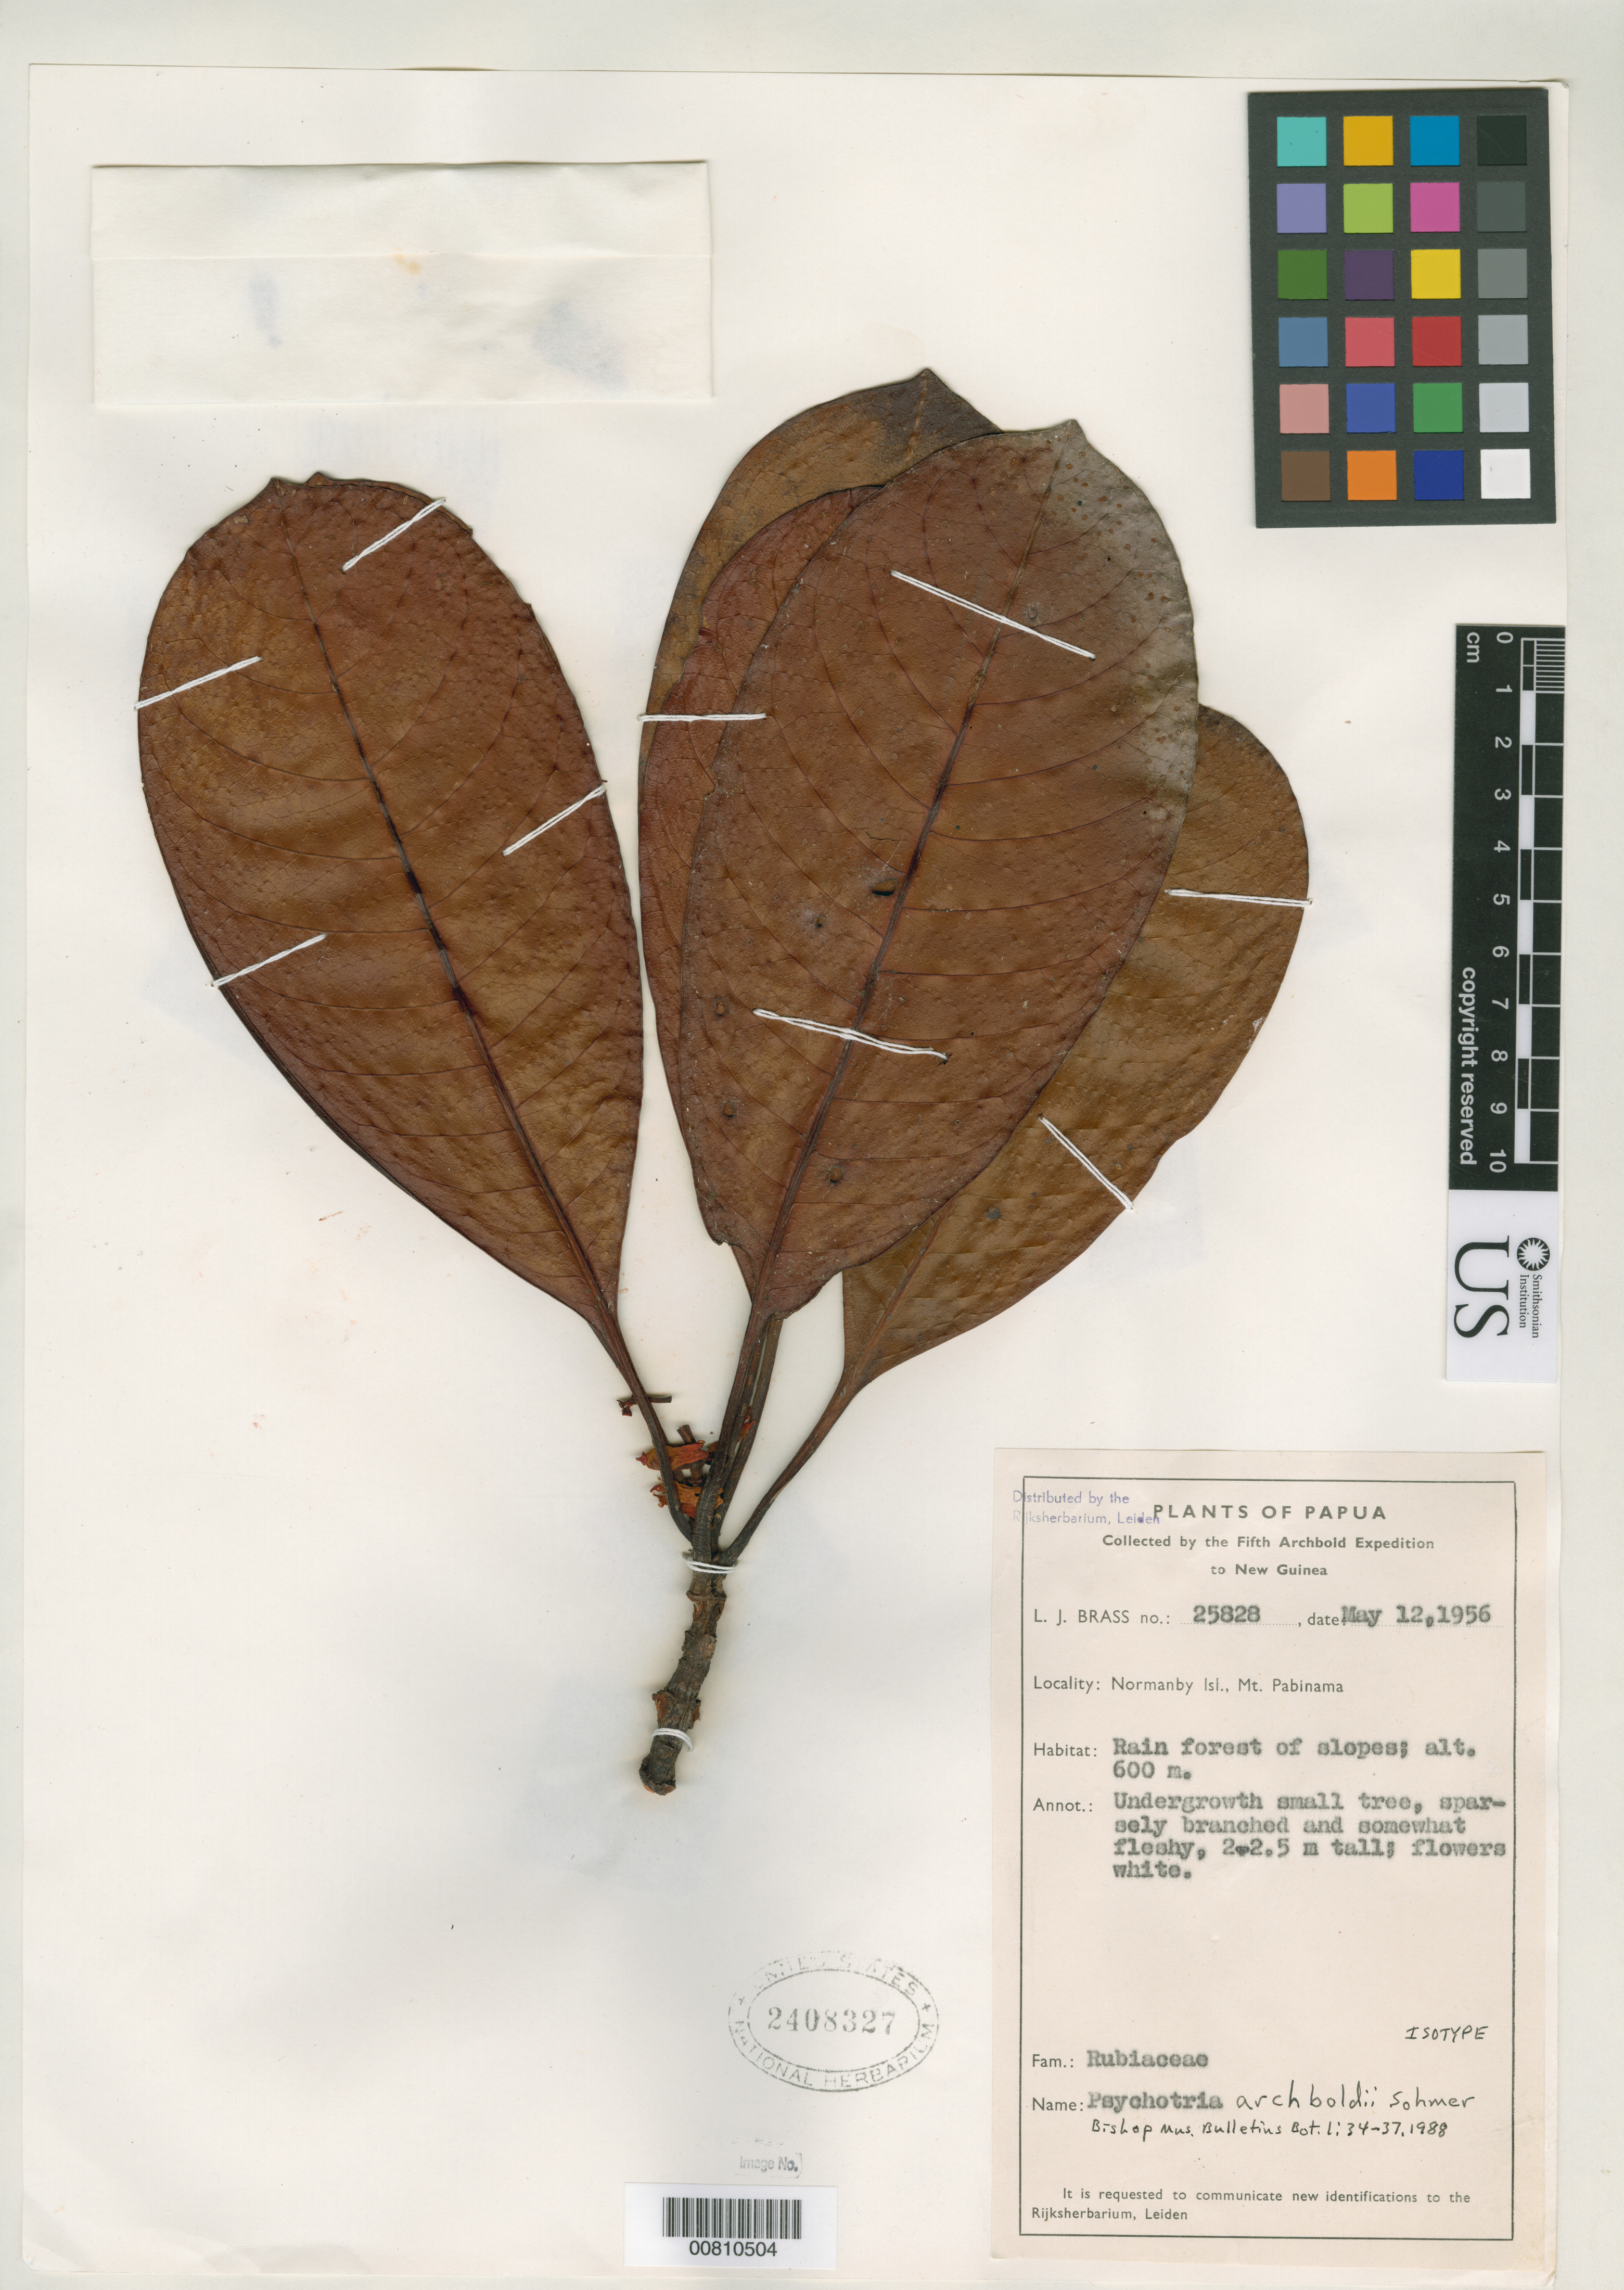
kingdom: Plantae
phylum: Tracheophyta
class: Magnoliopsida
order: Gentianales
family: Rubiaceae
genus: Psychotria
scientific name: Psychotria archboldii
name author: Sohmer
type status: Isotype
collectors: L. J. Brass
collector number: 25828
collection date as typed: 12 May 1956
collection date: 1956-05-12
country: Papua New Guinea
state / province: Milne Bay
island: Normanby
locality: Normanby Isl., Mt. Pabinama.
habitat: Rain forest of slopes.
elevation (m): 600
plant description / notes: Holotype at LAE.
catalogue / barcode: US 2408327